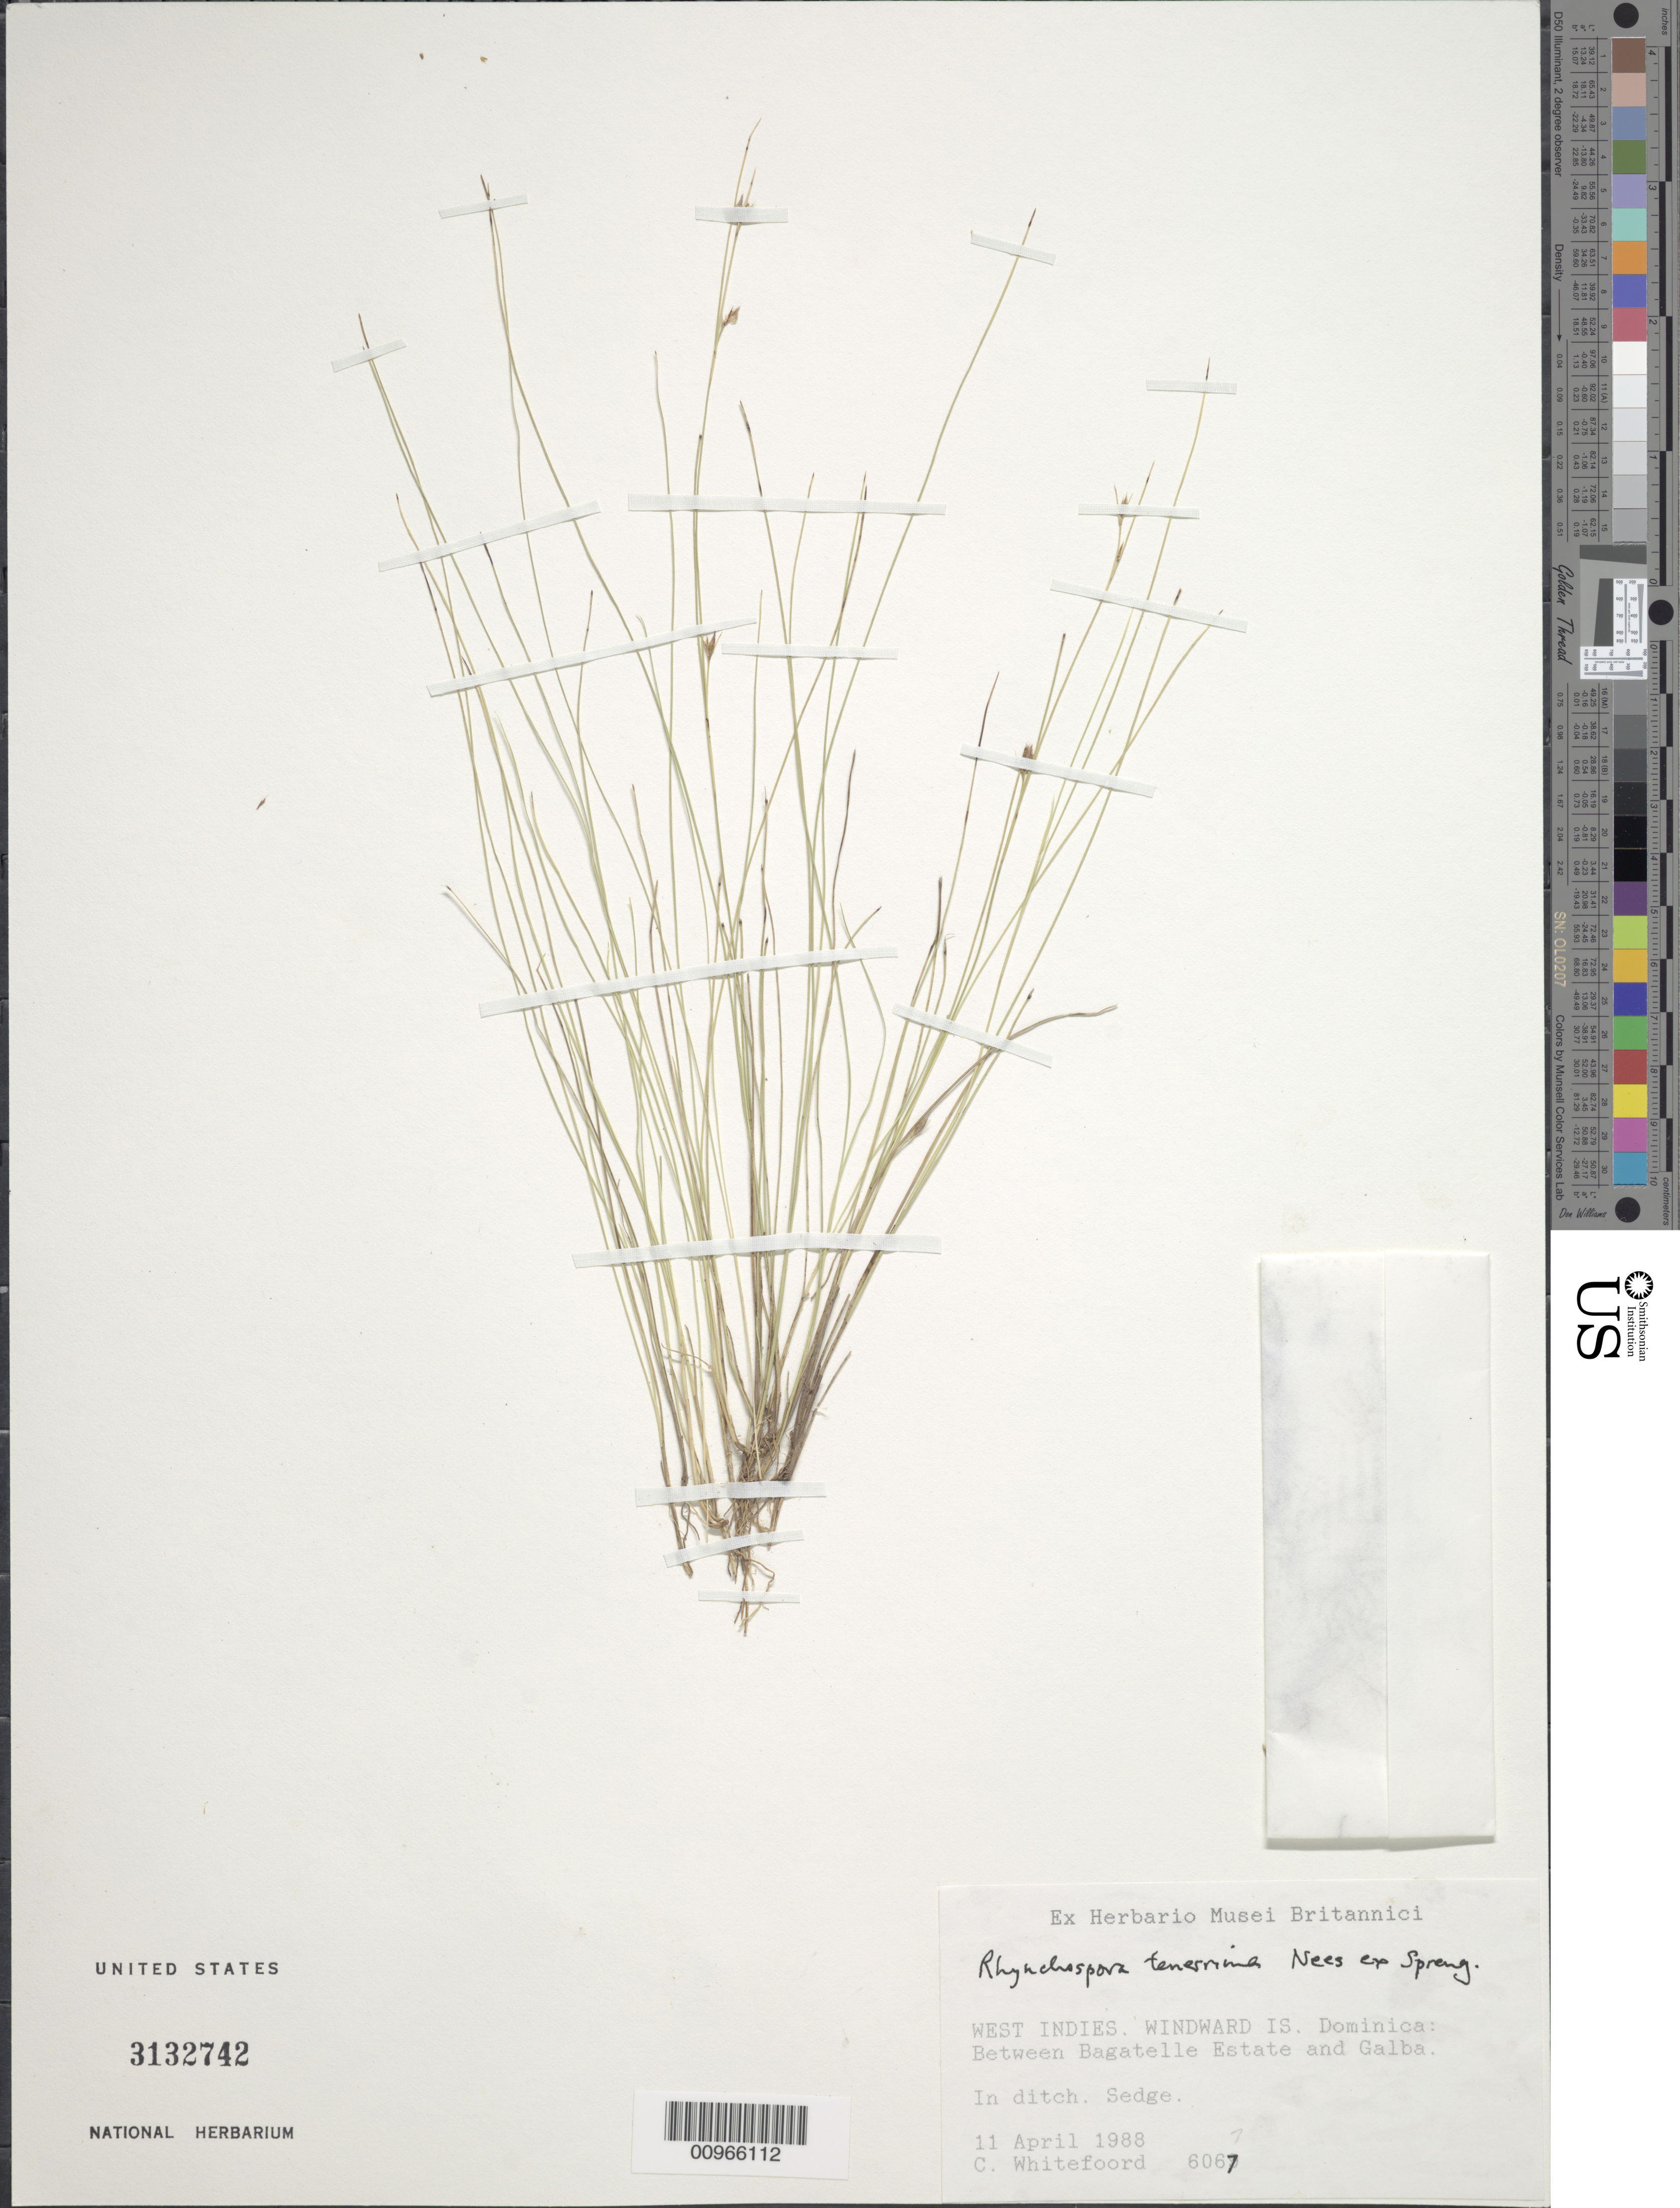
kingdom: Plantae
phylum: Tracheophyta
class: Liliopsida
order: Poales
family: Cyperaceae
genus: Rhynchospora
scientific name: Rhynchospora tenerrima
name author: Nees ex Spreng.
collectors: C. Whitfoord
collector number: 6067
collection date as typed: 11 Apr 1988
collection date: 1988-04-11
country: Dominica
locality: Between Bagatelle Estate and Galba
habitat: In ditch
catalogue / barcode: US 3132742